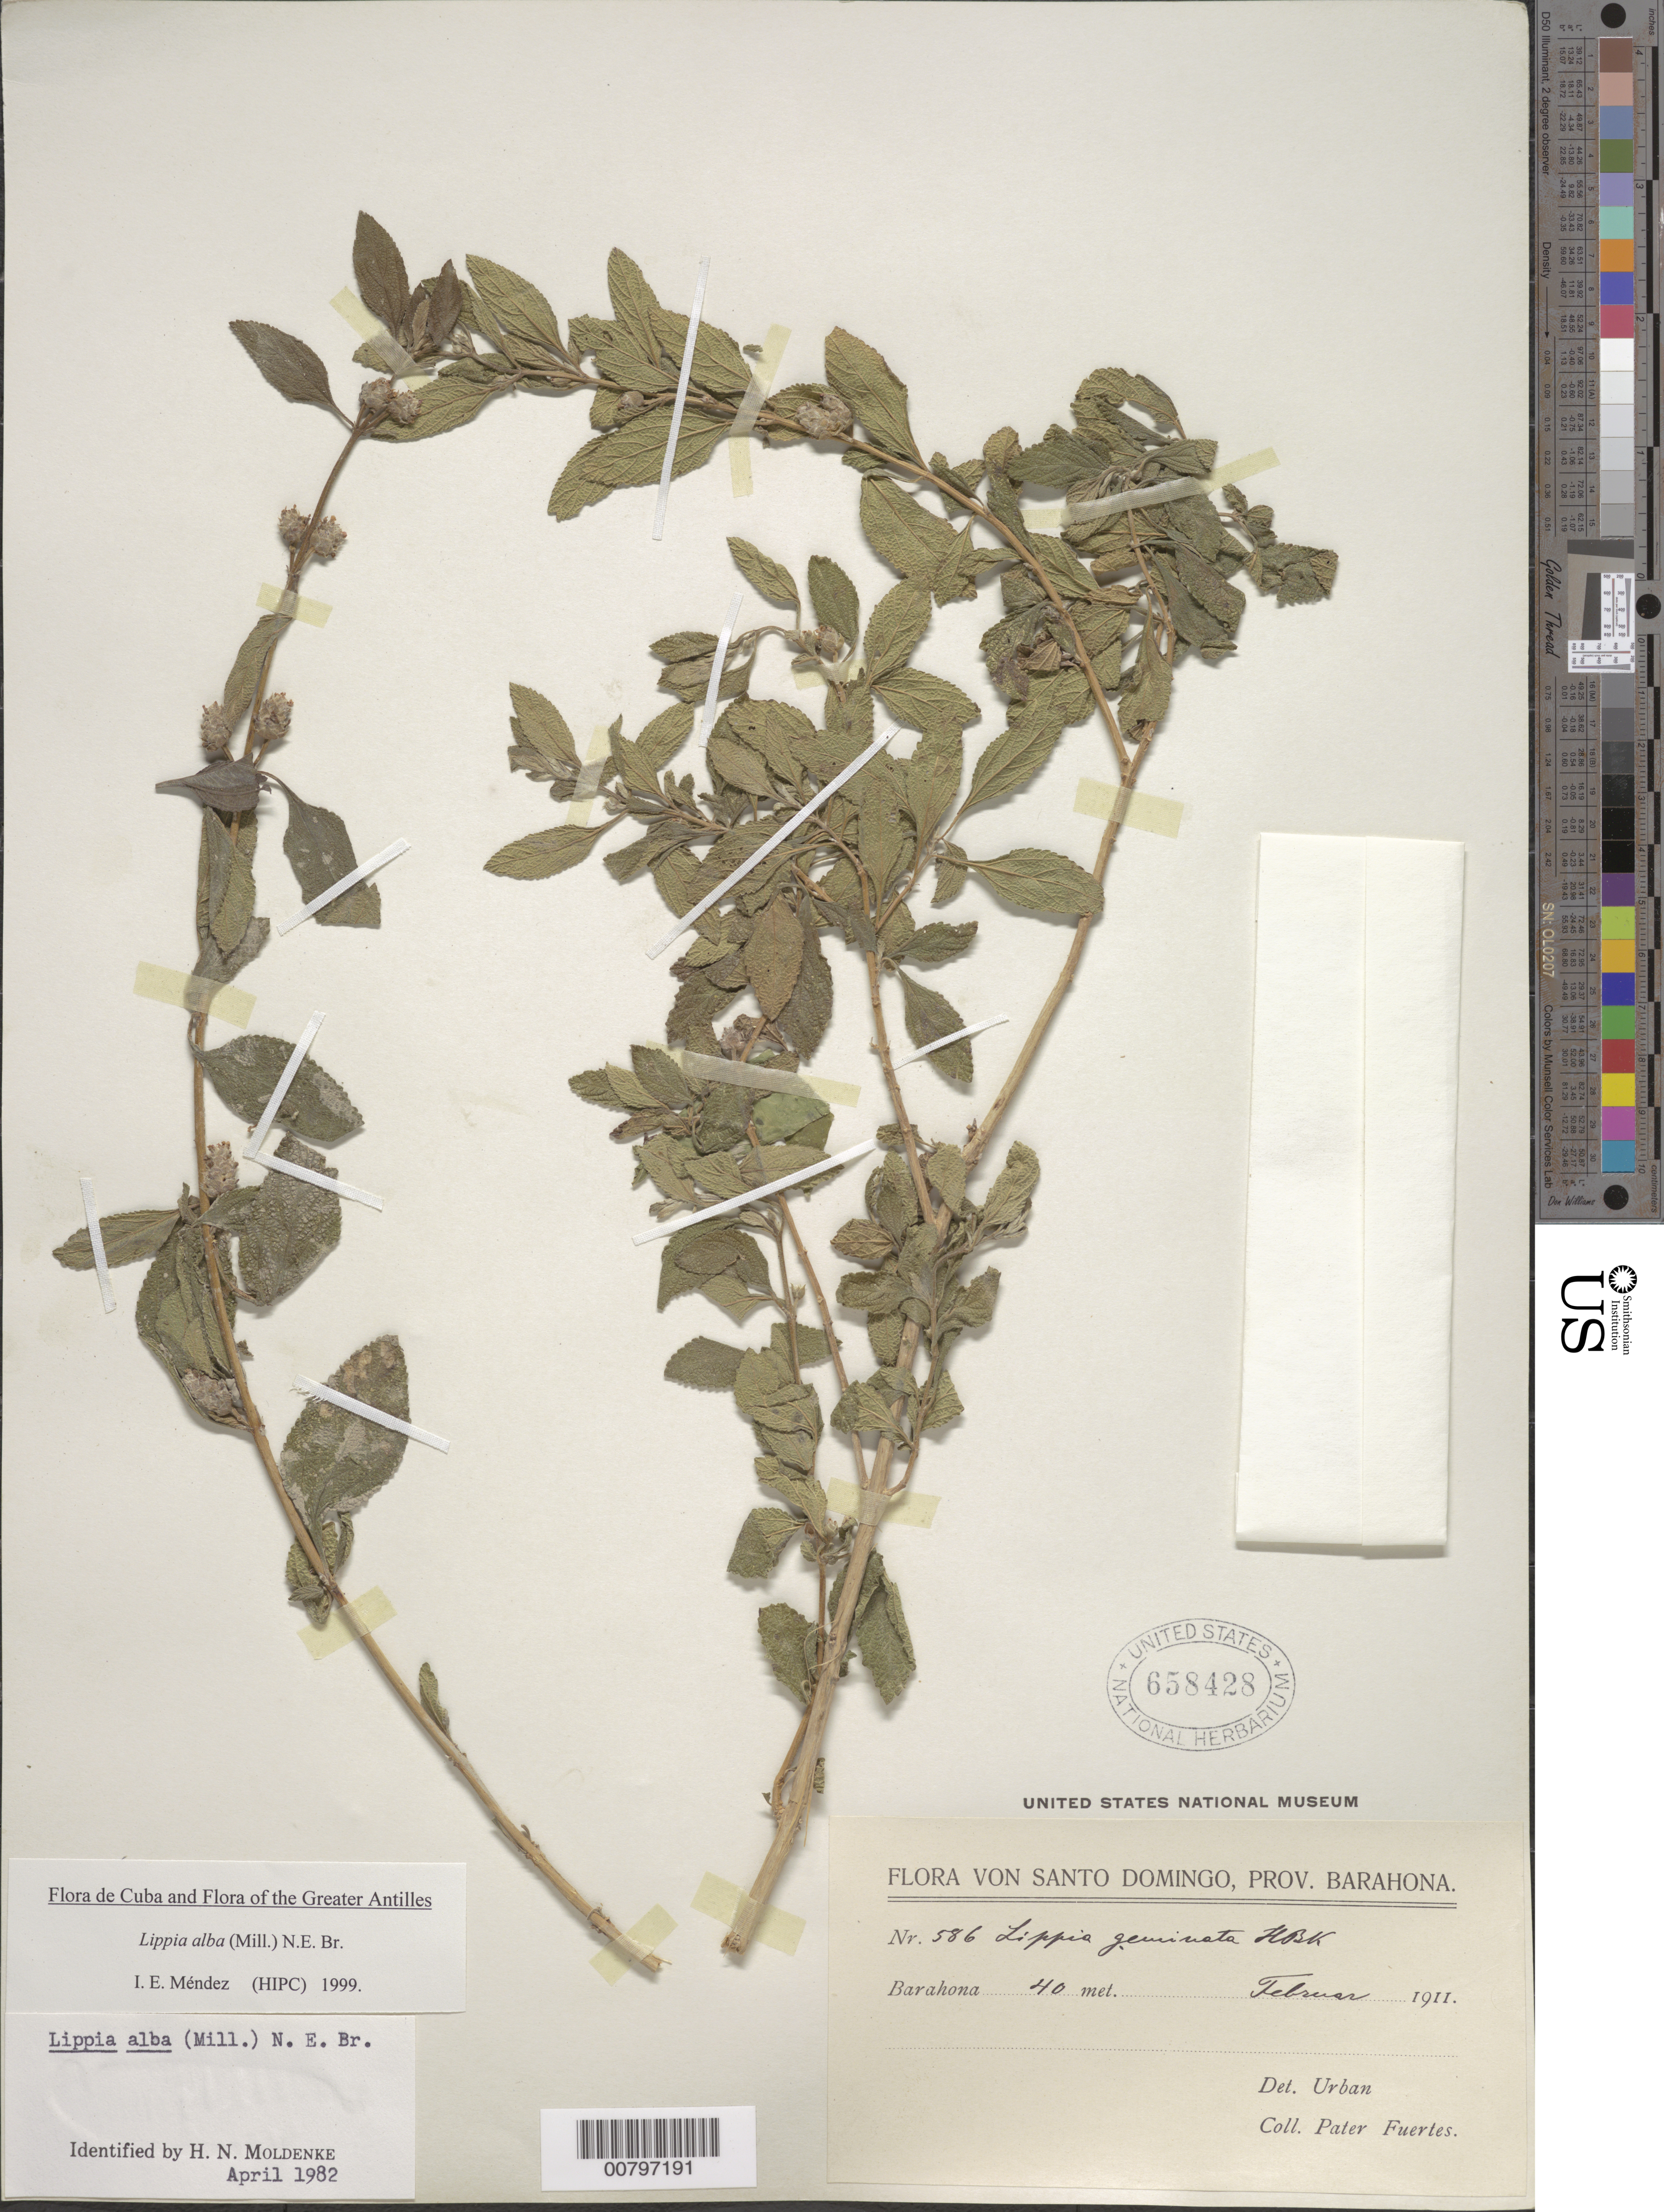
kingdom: Plantae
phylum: Tracheophyta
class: Magnoliopsida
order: Lamiales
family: Verbenaceae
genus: Lippia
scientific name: Lippia alba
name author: (Mill.) N.E. Br. ex Britton & P. Wilson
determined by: Méndez, Isidro E., (HIPC)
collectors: M. D. Fuertes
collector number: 586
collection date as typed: Feb 1911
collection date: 1911-02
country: Dominican Republic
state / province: Barahona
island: Hispaniola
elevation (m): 40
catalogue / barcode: US 658428